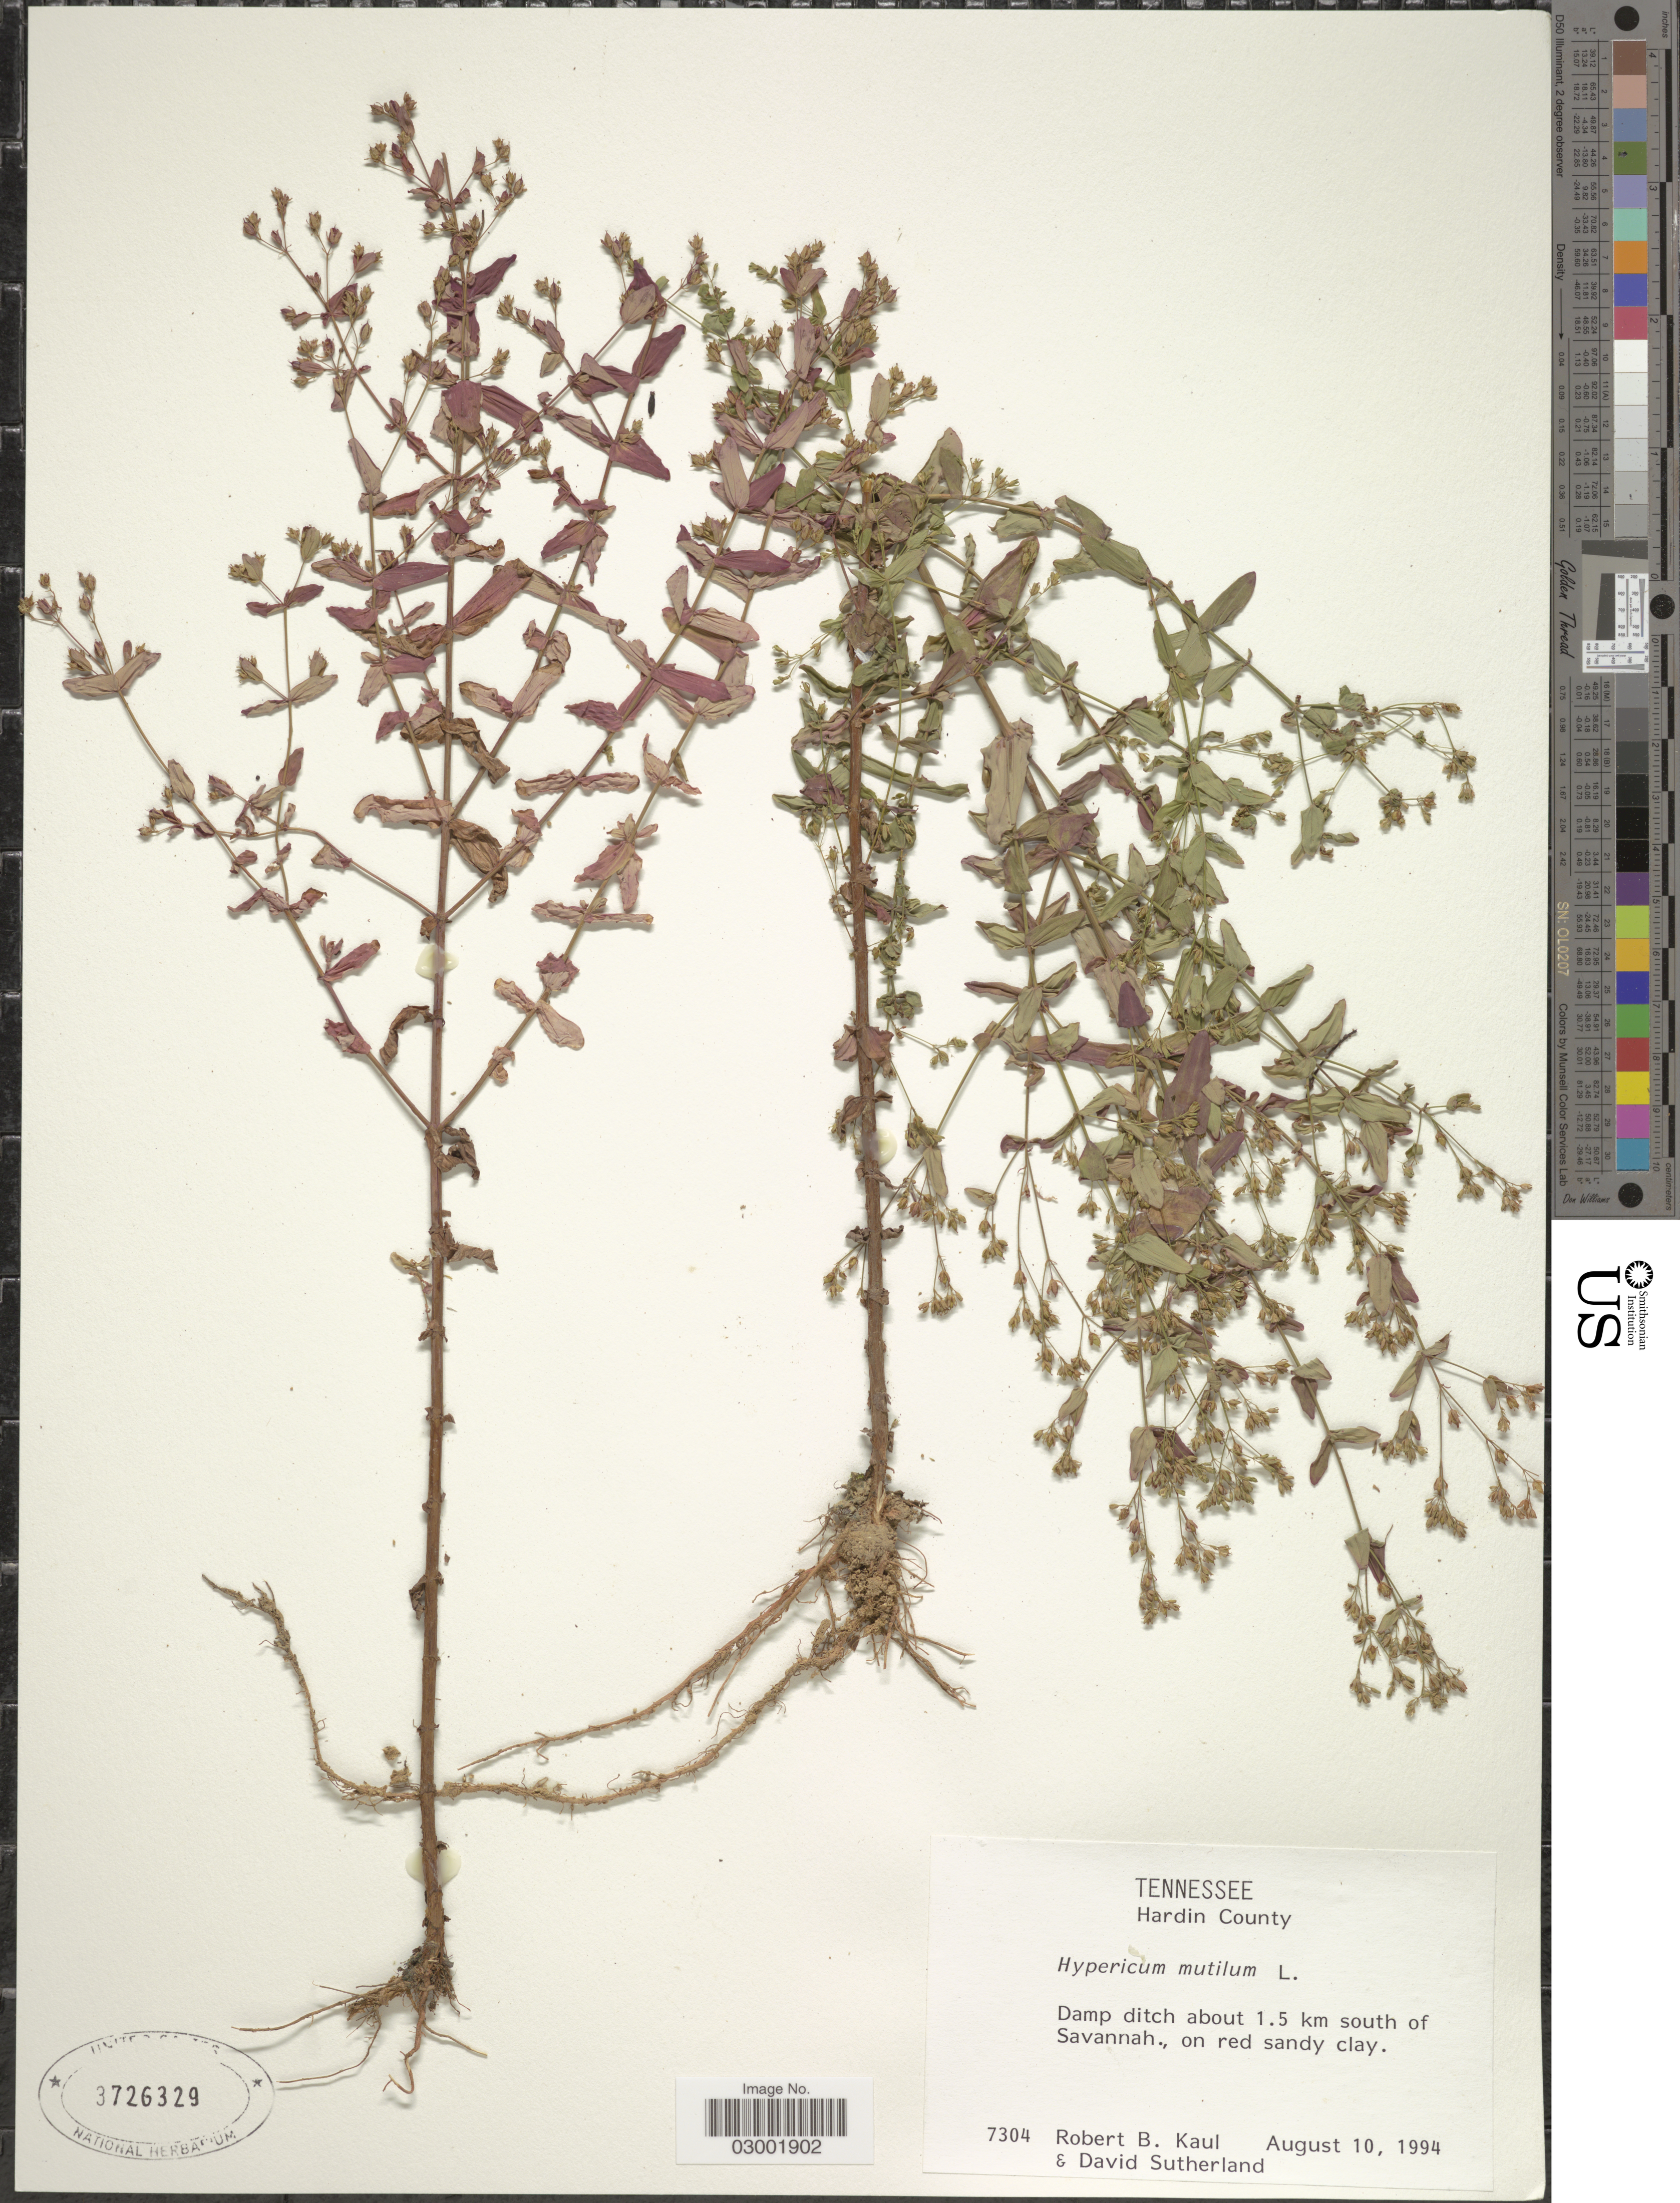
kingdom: Plantae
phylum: Tracheophyta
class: Magnoliopsida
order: Malpighiales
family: Hypericaceae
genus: Hypericum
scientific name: Hypericum mutilum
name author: L.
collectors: R. Kaul & D. Sutherland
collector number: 7304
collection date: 1994-08-10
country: United States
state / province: Tennessee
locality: Hardin County, Damp ditch about 1.5 km south of Savannah.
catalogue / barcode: US 3726329